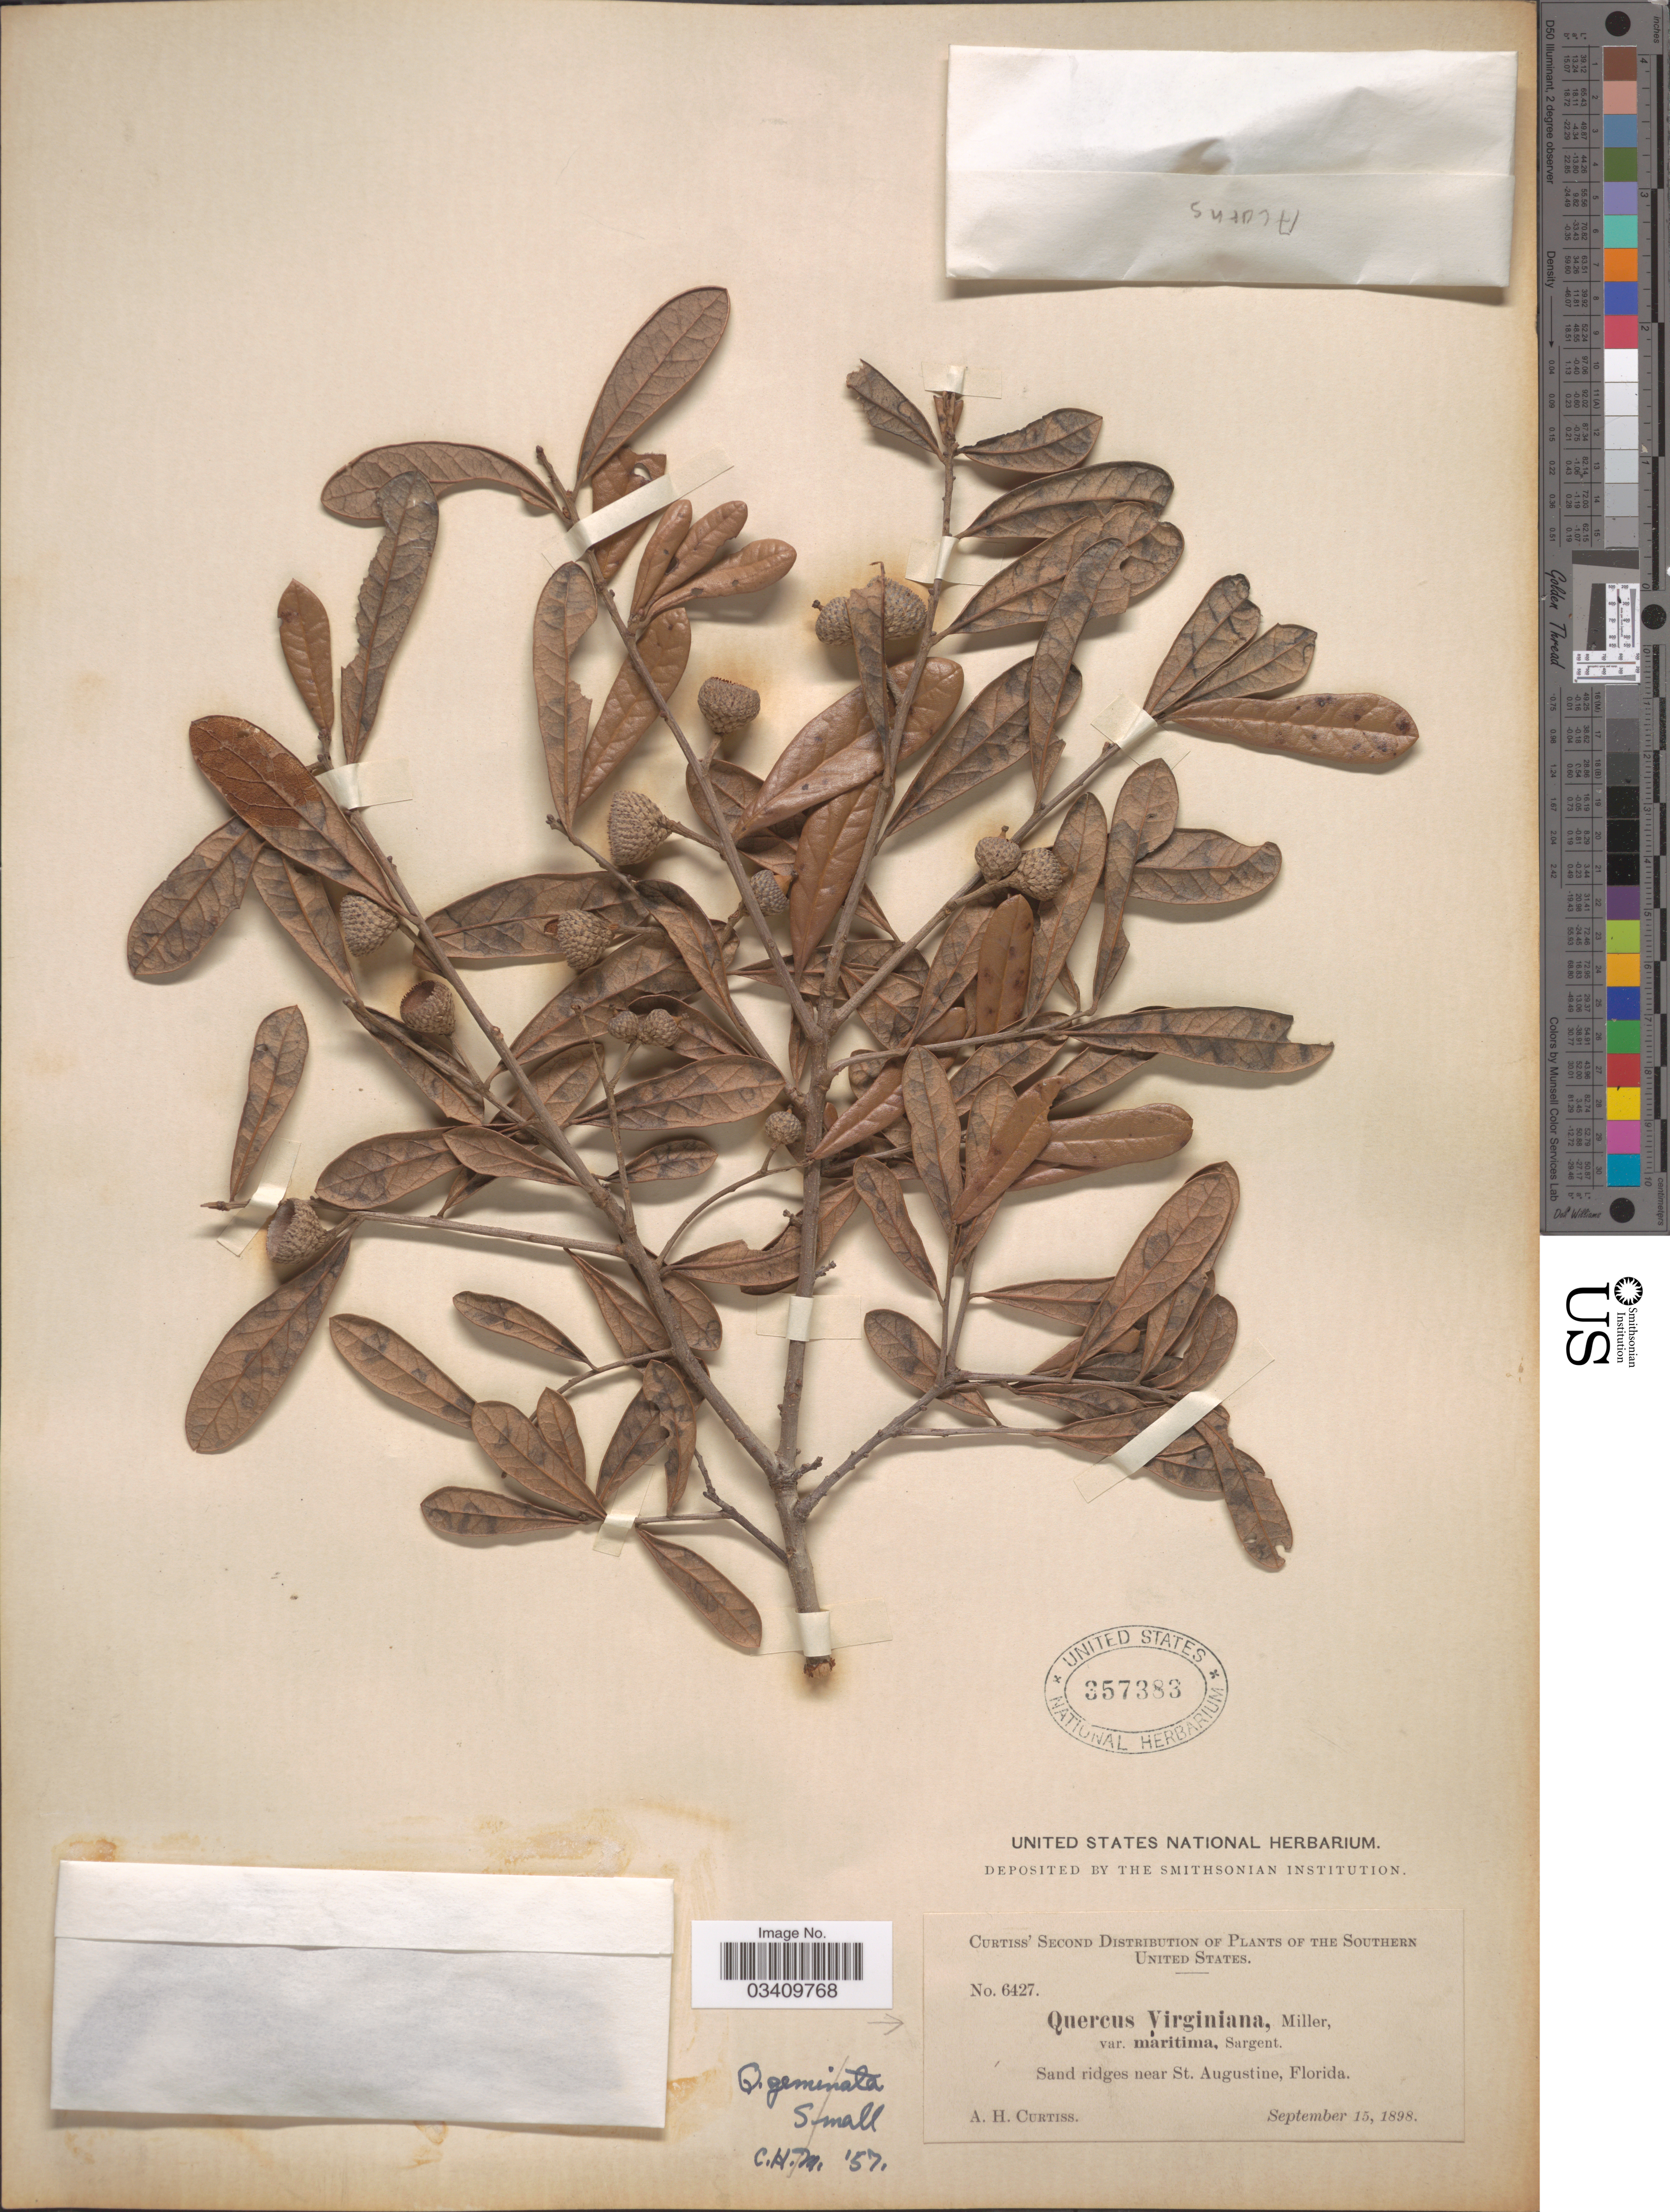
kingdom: Plantae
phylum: Tracheophyta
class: Magnoliopsida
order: Fagales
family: Fagaceae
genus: Quercus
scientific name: Quercus virginiana var. maritima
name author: (Michx.) Sarg.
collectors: A. H. Curtiss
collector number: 6427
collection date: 1898-09-15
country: United States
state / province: Florida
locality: Southern United States. Sand ridges near St. Augustine.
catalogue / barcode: US 357383